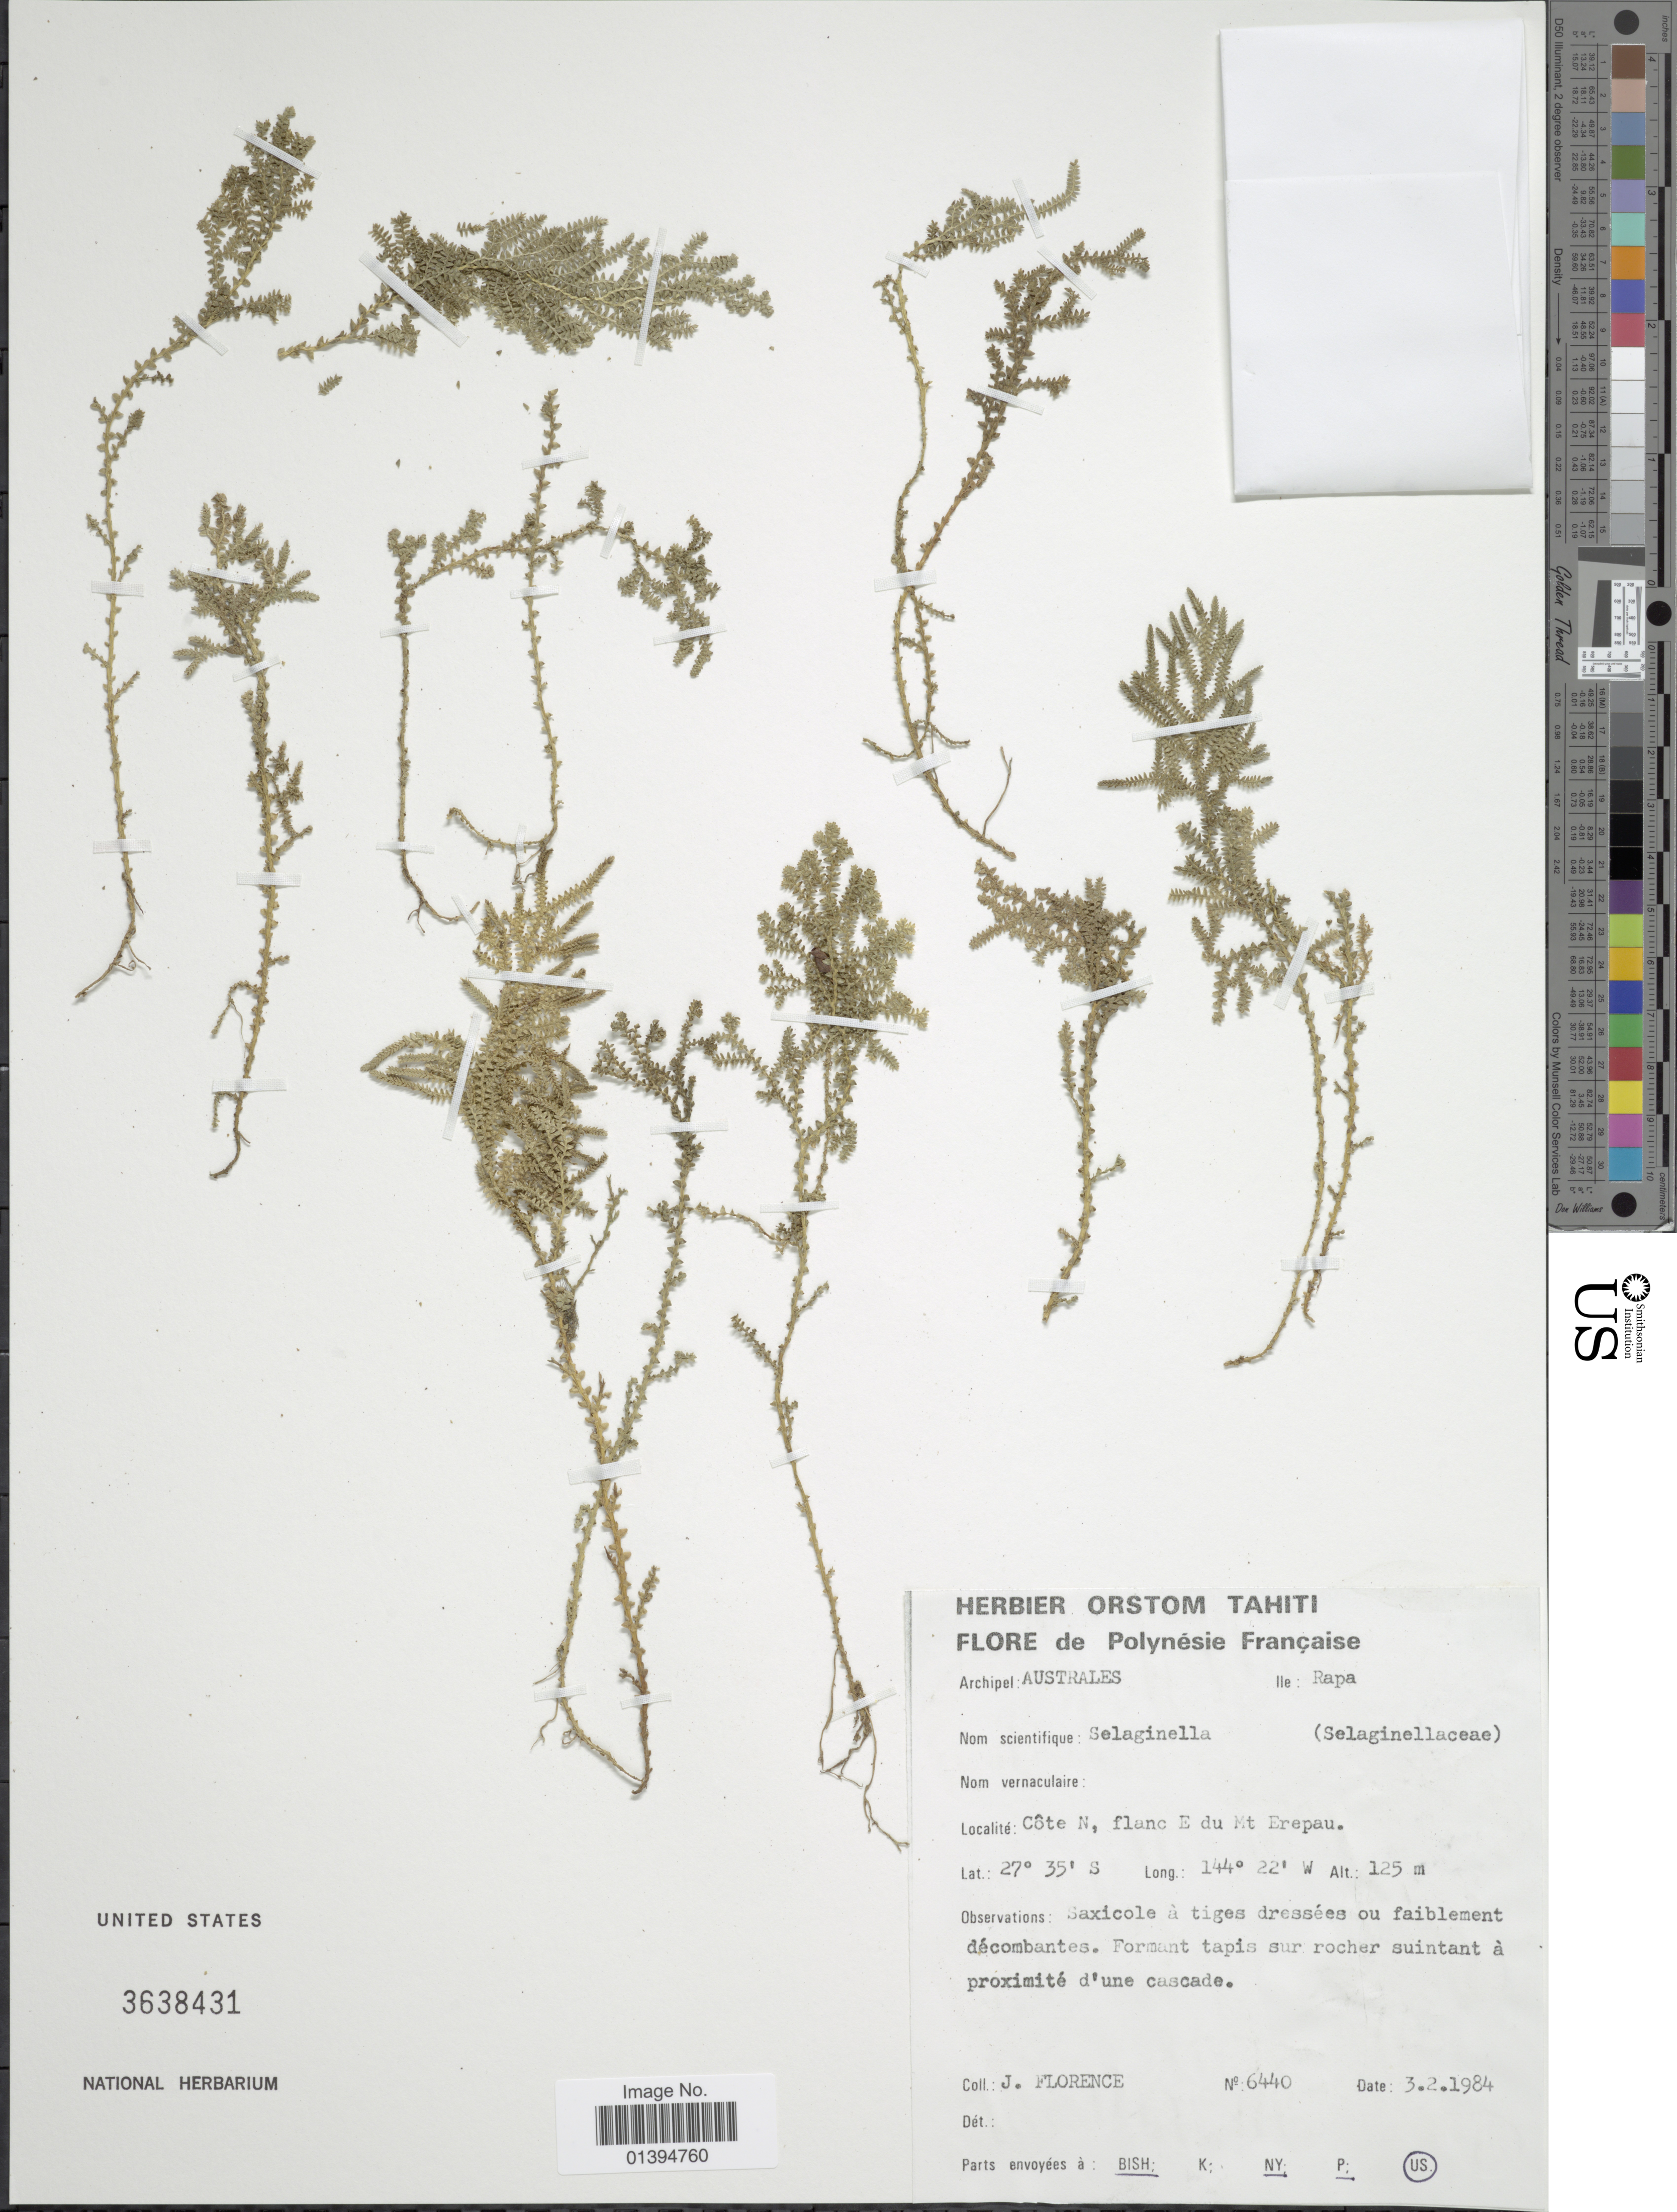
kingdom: Plantae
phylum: Tracheophyta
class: Lycopodiopsida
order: Selaginellales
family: Selaginellaceae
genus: Selaginella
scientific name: Selaginella sp.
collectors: J. Florence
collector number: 6440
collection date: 1984-02-03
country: French Polynesia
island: Rapa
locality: Archipel Australes, Ile Rapa, Cote N, flanc E du Mt. Erepau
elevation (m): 125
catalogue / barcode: US 3638431